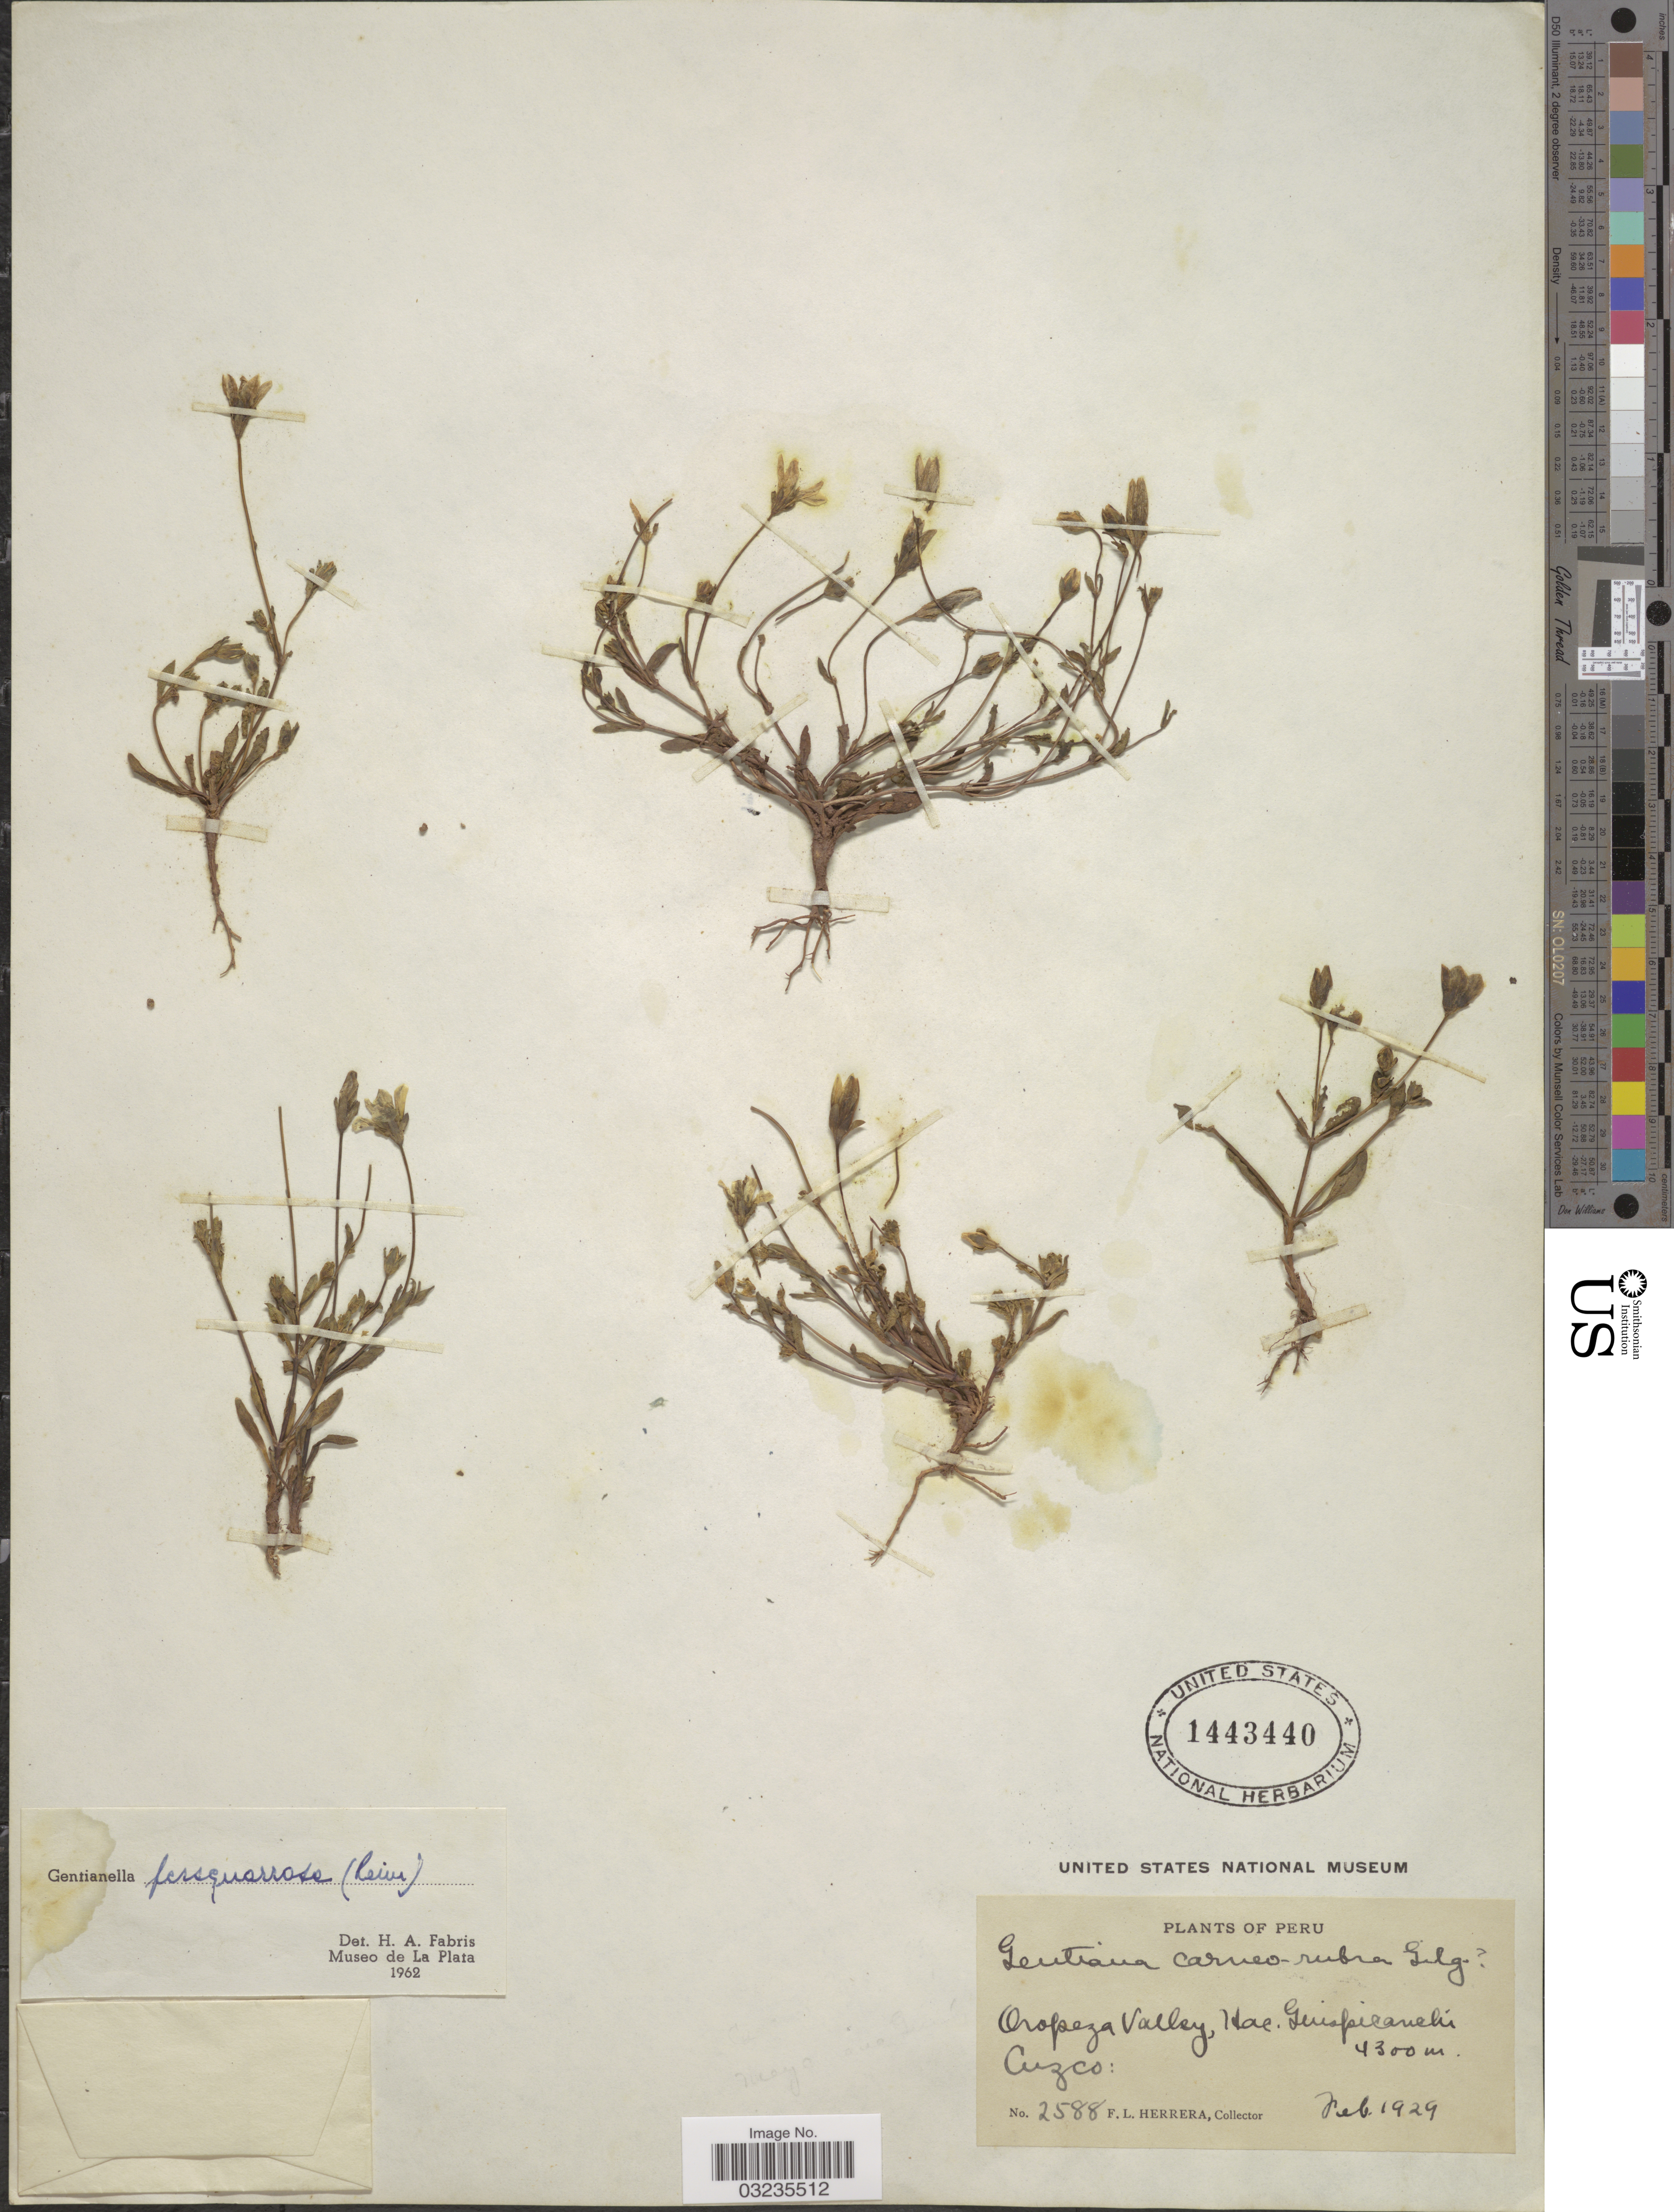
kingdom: Plantae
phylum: Tracheophyta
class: Magnoliopsida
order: Gentianales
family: Gentianaceae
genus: Gentiana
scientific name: Gentiana persquarrosa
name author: Reimers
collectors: F. L. Herrera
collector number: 2588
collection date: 1929-02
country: Peru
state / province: Cusco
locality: Oropeza Valley, Hac. Guispicanchi. Cuzco.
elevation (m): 4300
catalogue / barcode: US 1443440